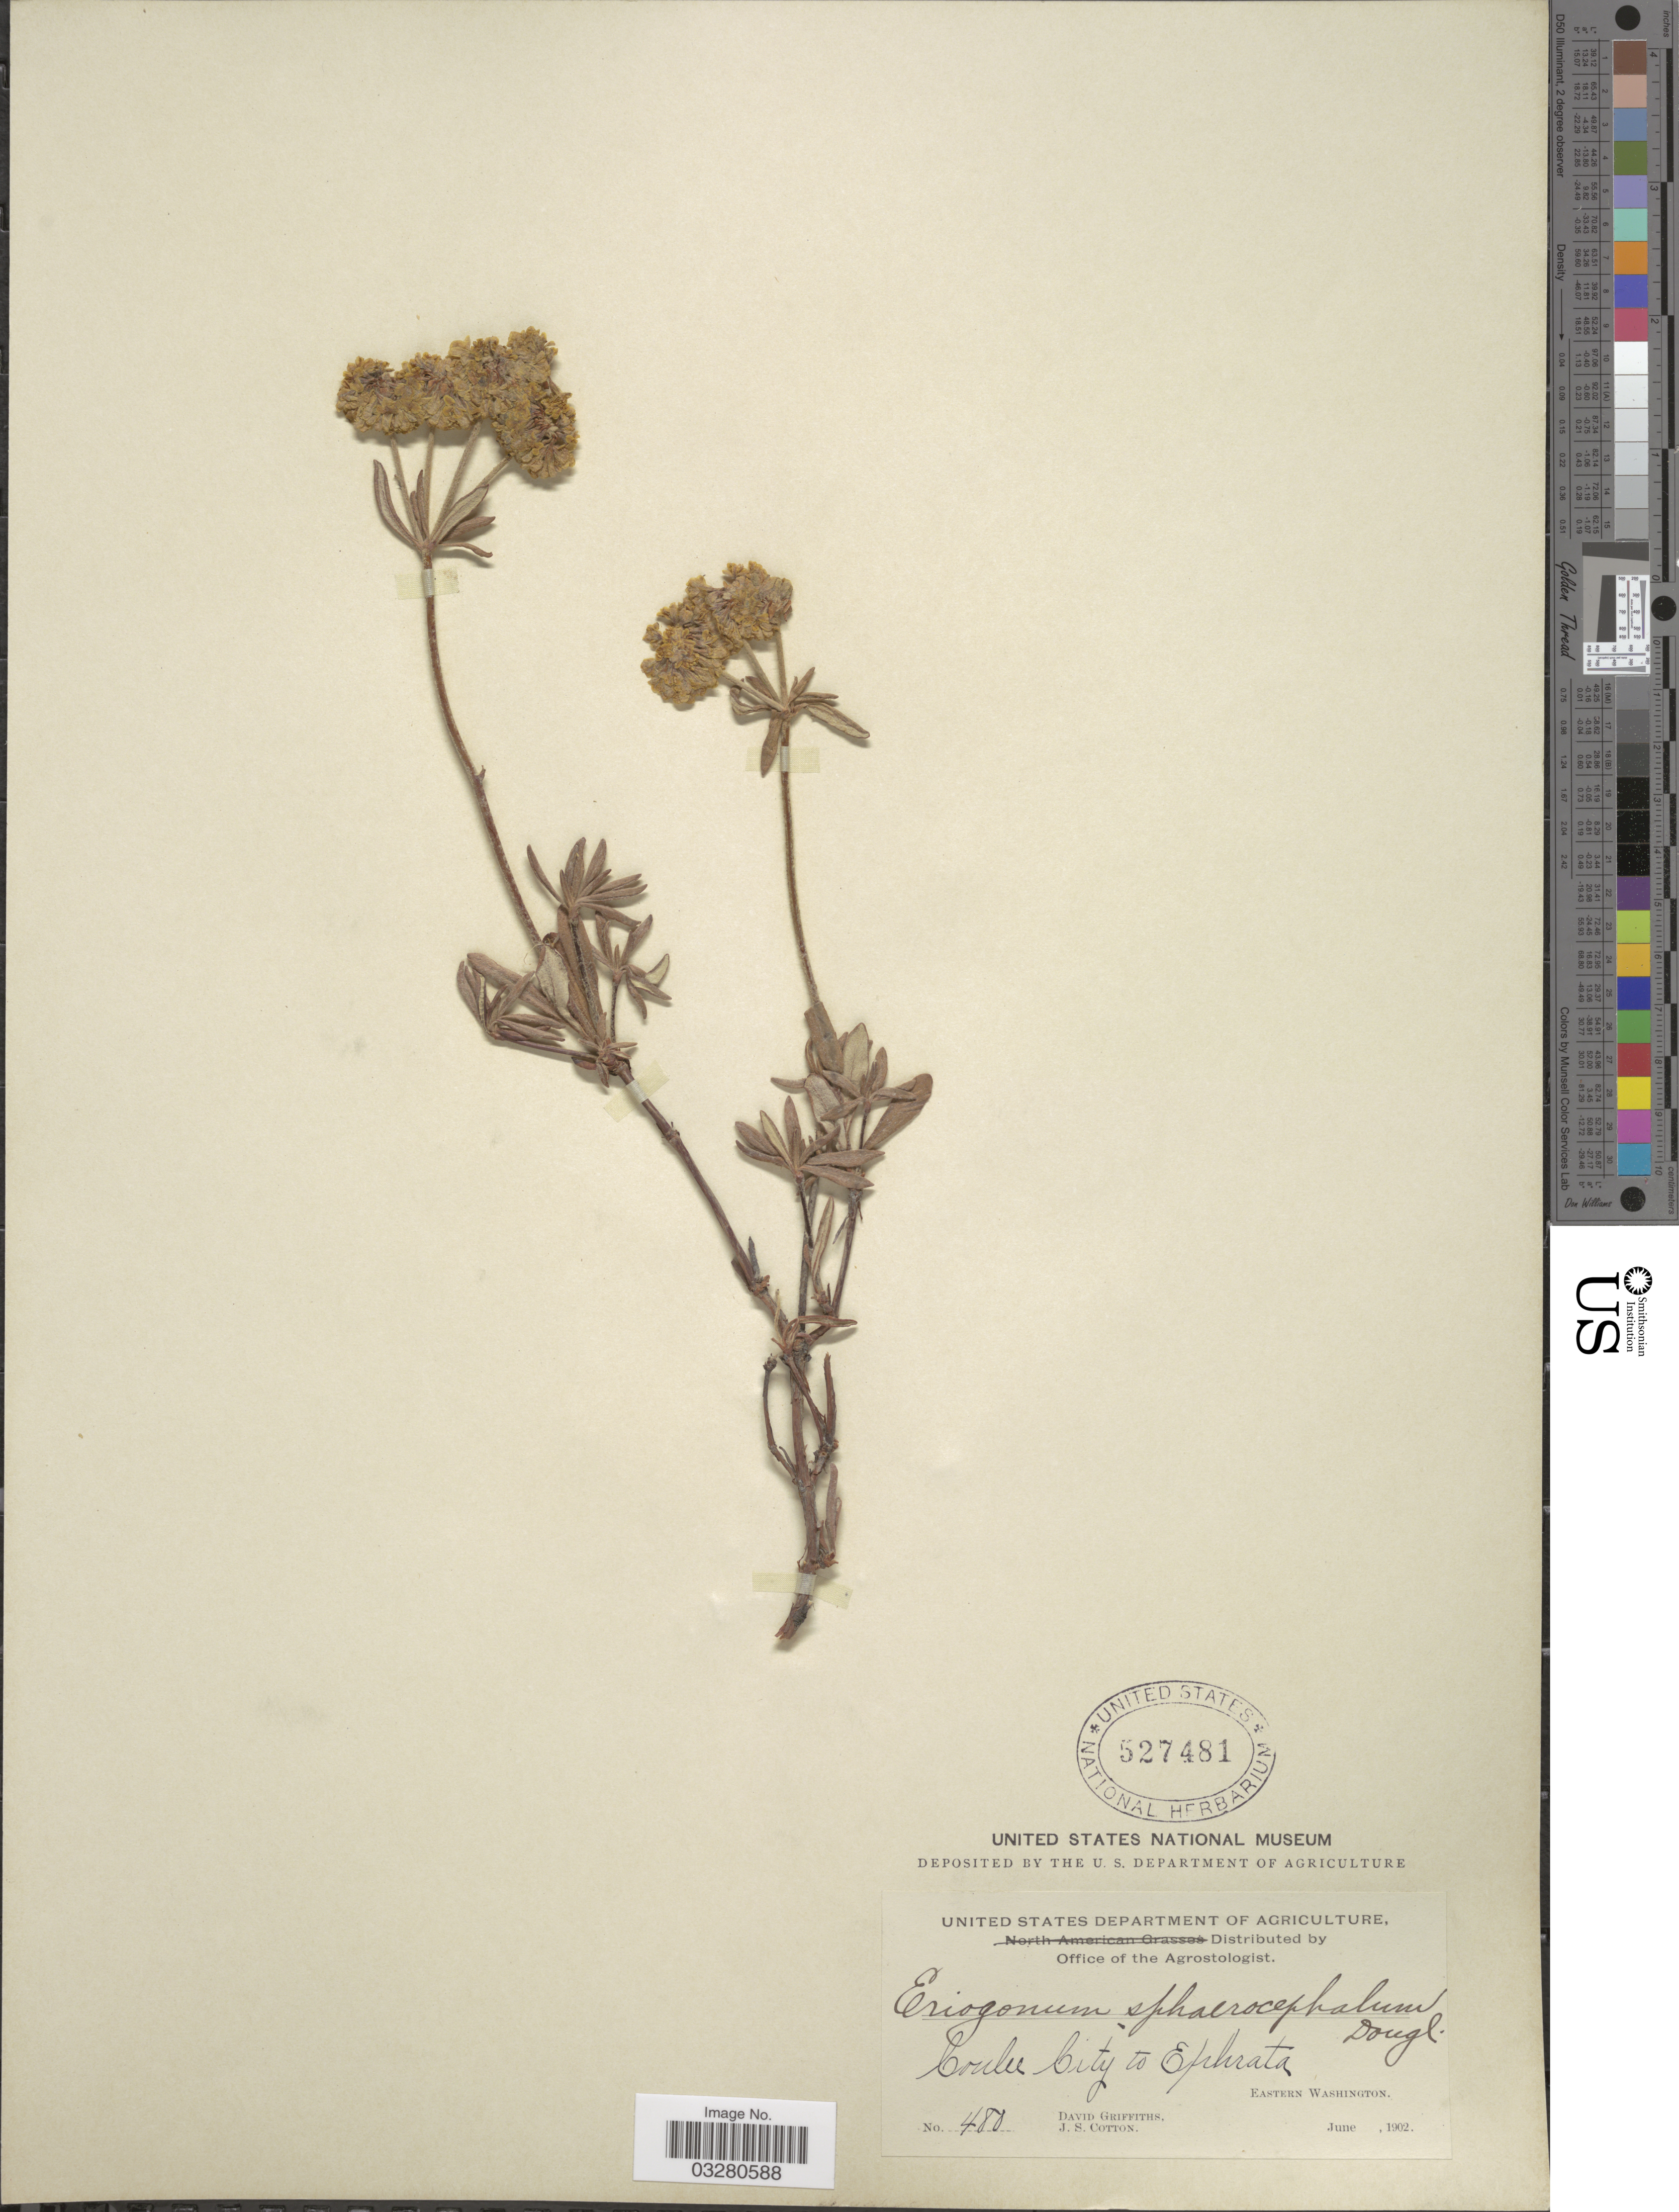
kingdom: Plantae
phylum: Tracheophyta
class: Magnoliopsida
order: Caryophyllales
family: Polygonaceae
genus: Eriogonum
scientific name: Eriogonum sphaerocephalum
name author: Benth. & Douglas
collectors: D. Griffiths & J. S. Cotton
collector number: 480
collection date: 1902-06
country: United States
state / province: Washington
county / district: Grant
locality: Coulee City to Ephrata. Eastern Washington.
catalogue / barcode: US 527481